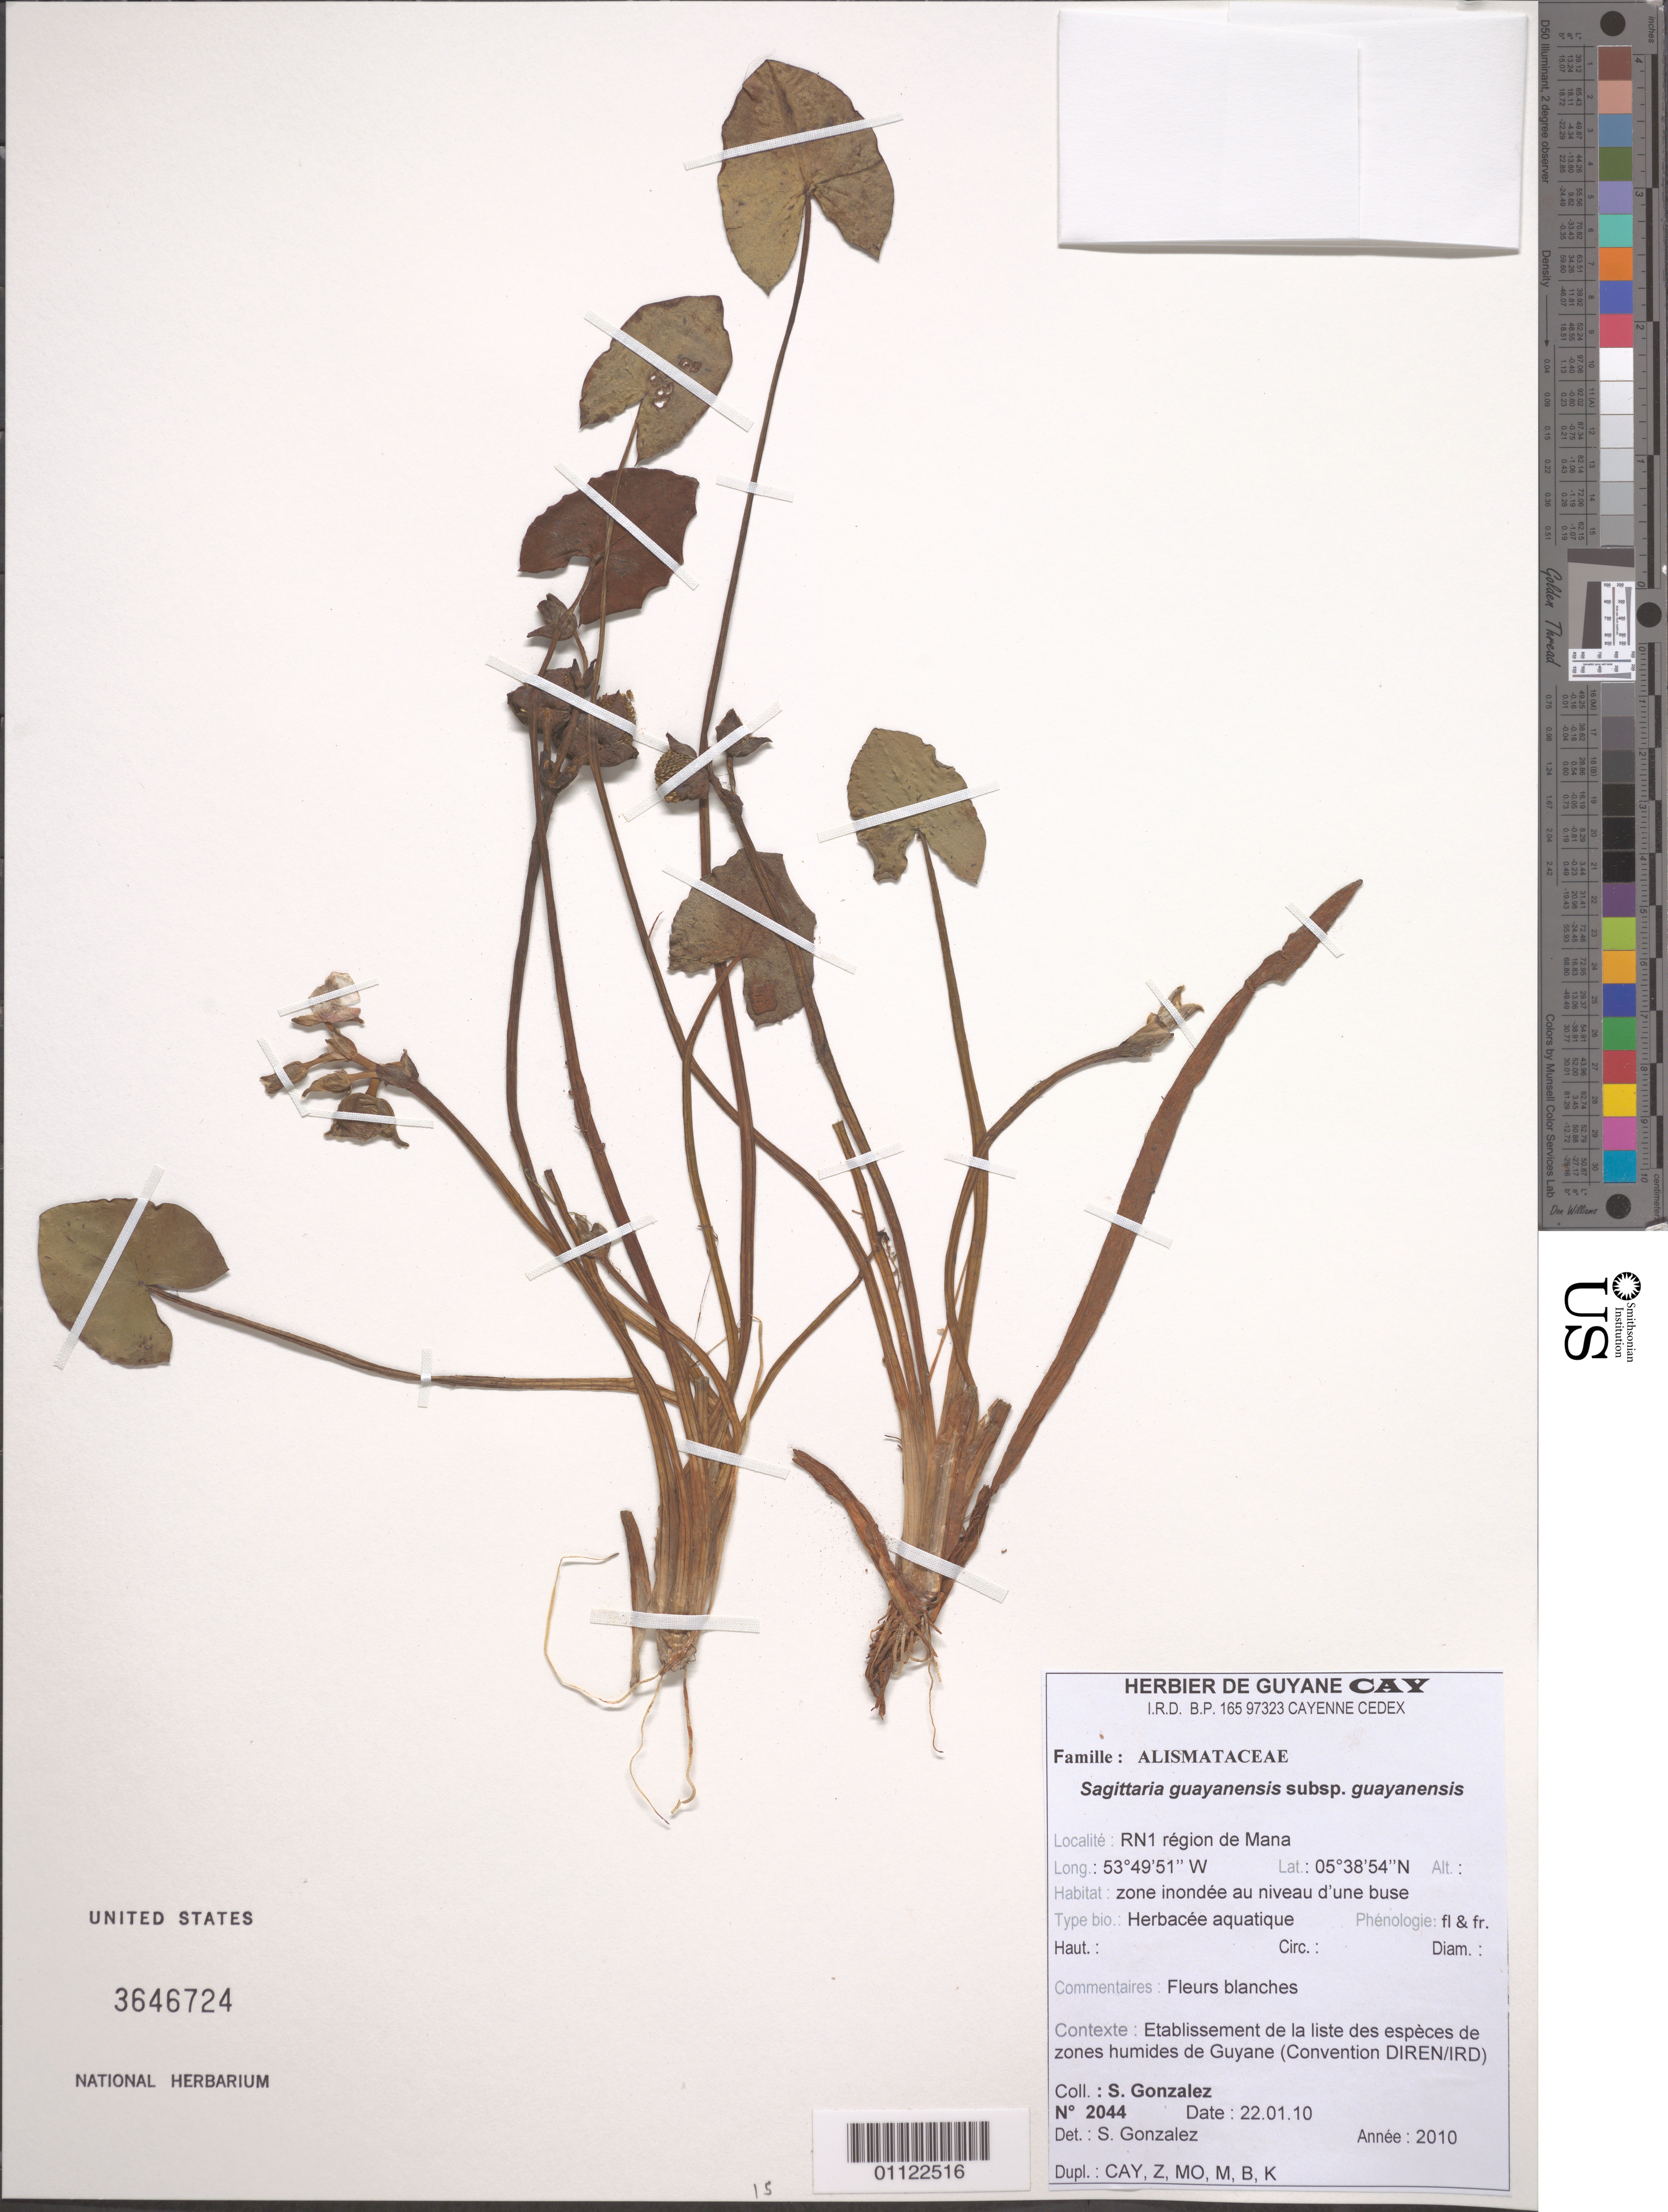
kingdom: Plantae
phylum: Tracheophyta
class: Liliopsida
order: Alismatales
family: Alismataceae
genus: Sagittaria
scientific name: Sagittaria guayanensis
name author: Kunth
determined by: Gonzalez, Sophie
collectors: S. Gonzalez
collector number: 2044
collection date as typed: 22-Jan-10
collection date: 1910-01-22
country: French Guiana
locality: RN1 region de Mana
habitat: Zone inondee au niveau d'une buse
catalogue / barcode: US 3646724